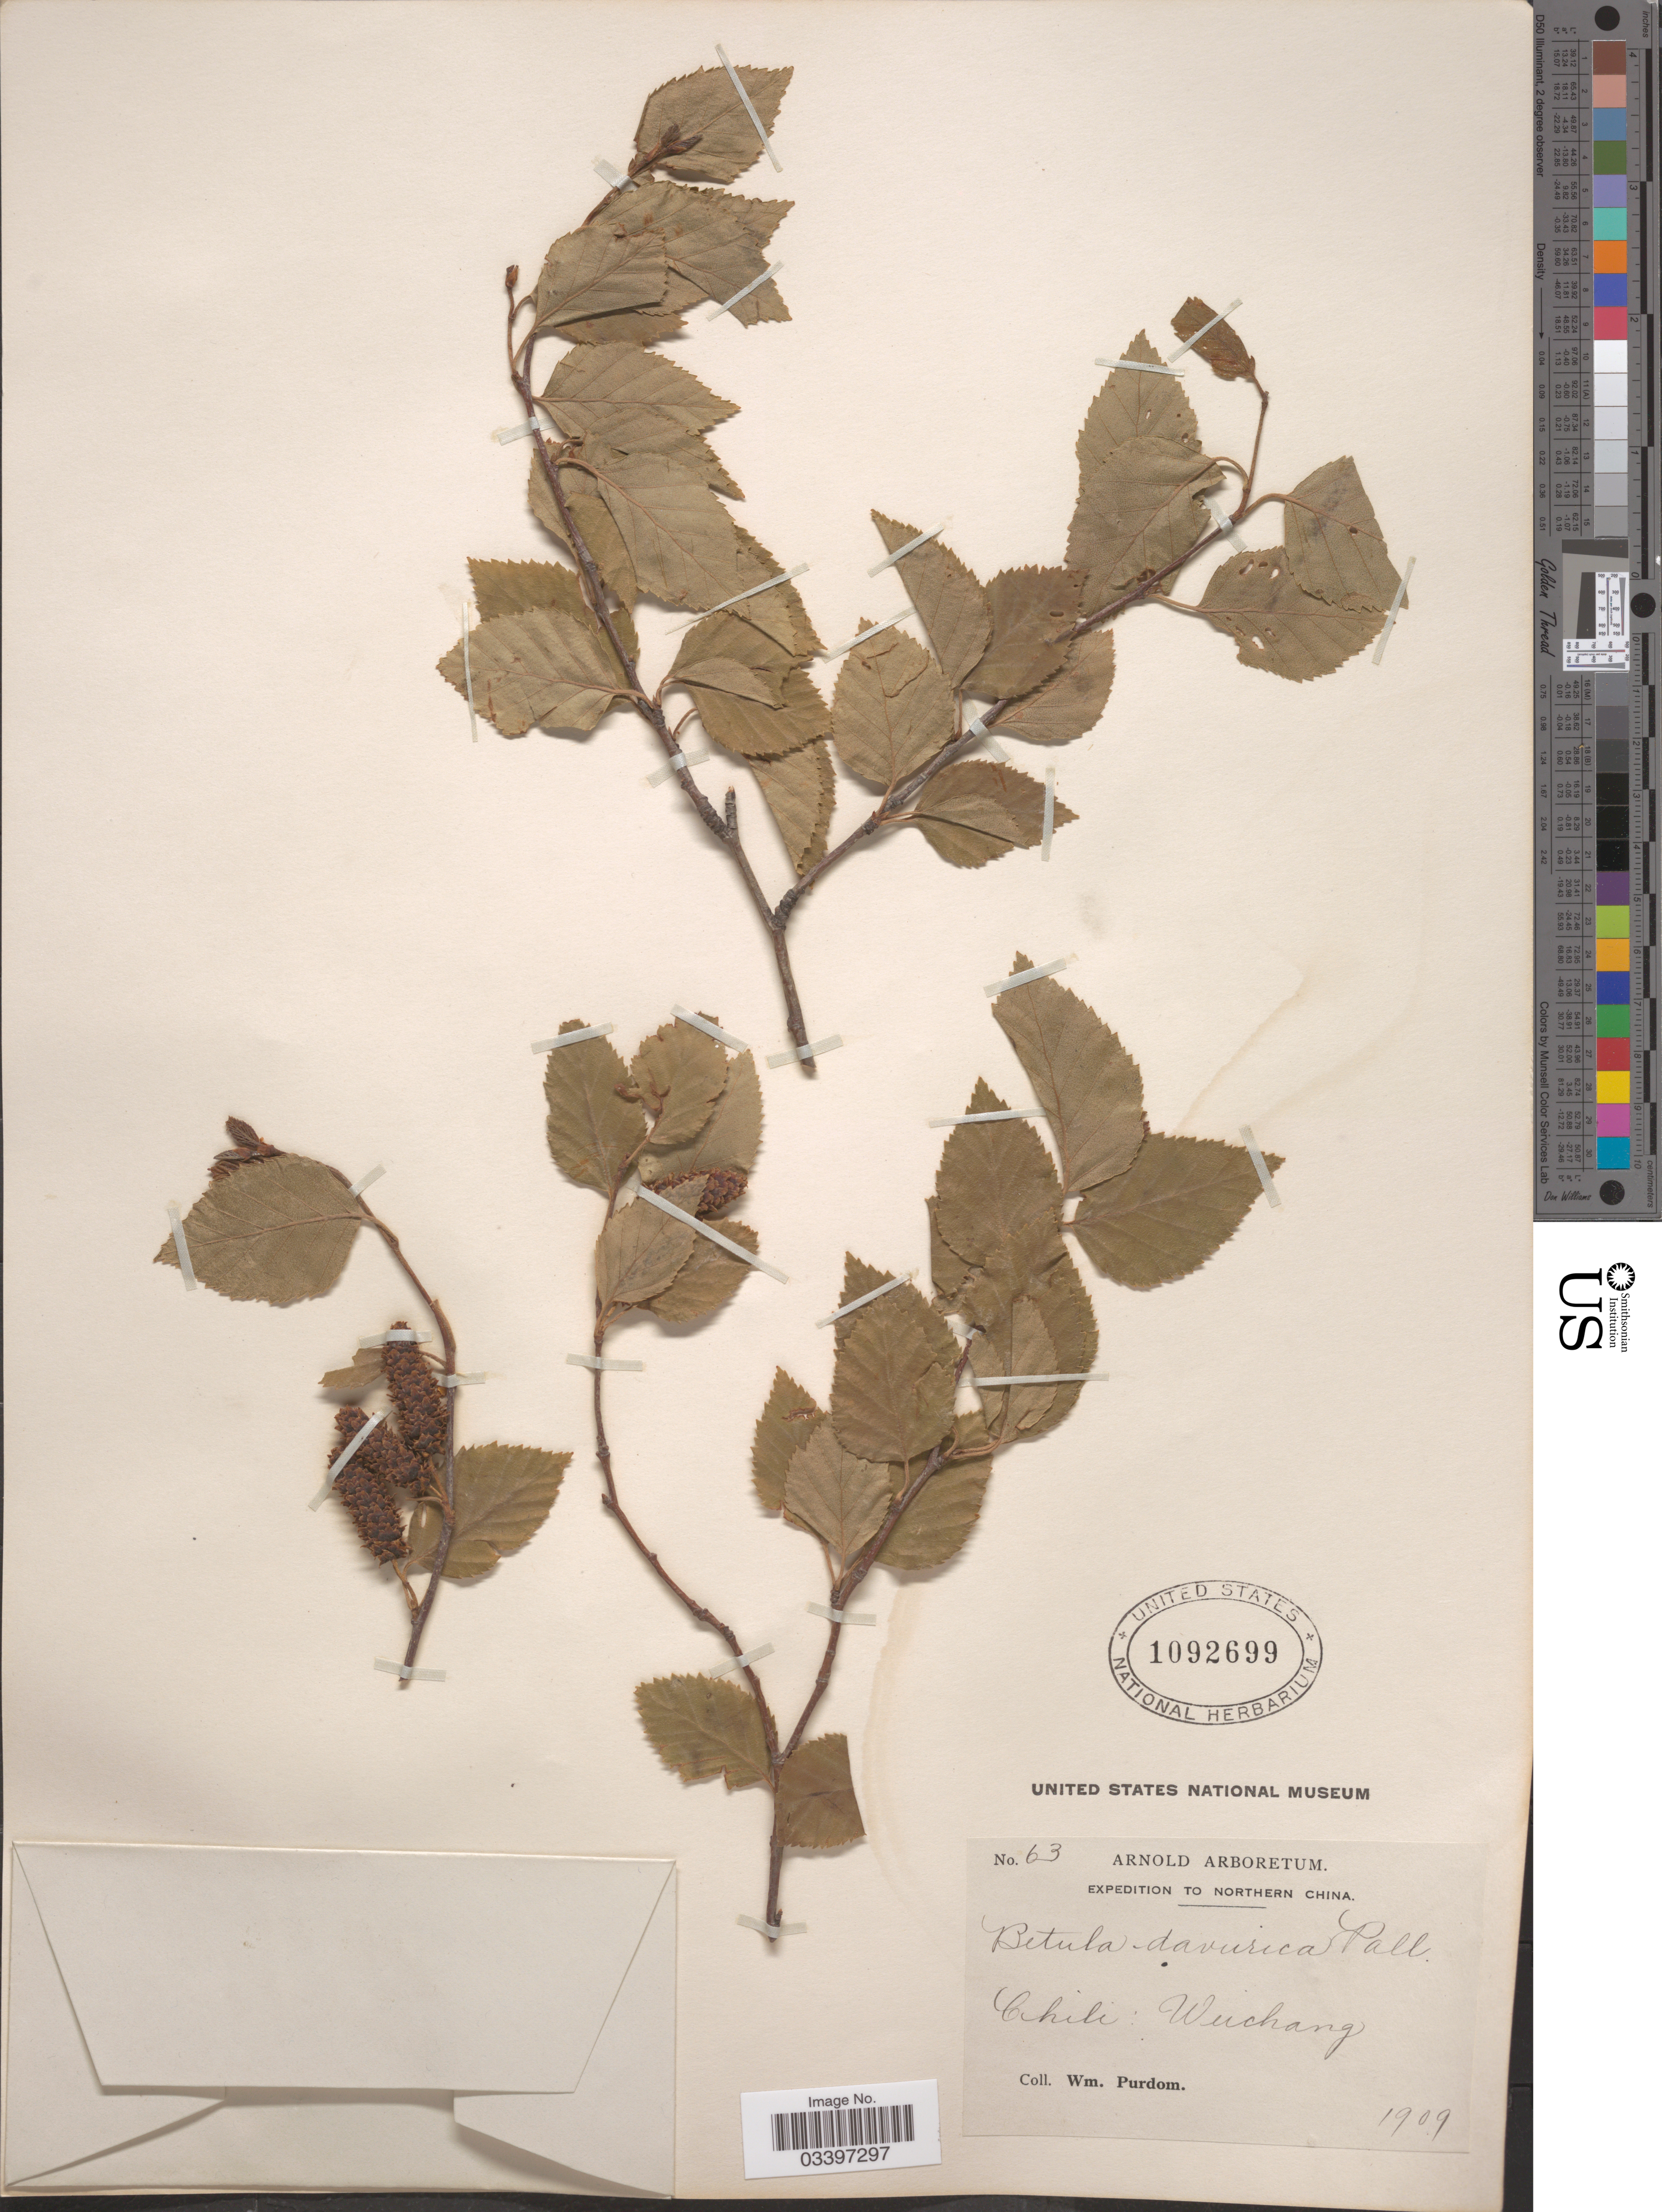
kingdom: Plantae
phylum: Tracheophyta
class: Magnoliopsida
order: Fagales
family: Betulaceae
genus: Betula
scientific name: Betula davurica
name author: Pall.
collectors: W. Purdom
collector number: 63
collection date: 1909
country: China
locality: Northern China. Chili: Weichang.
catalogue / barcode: US 1092699